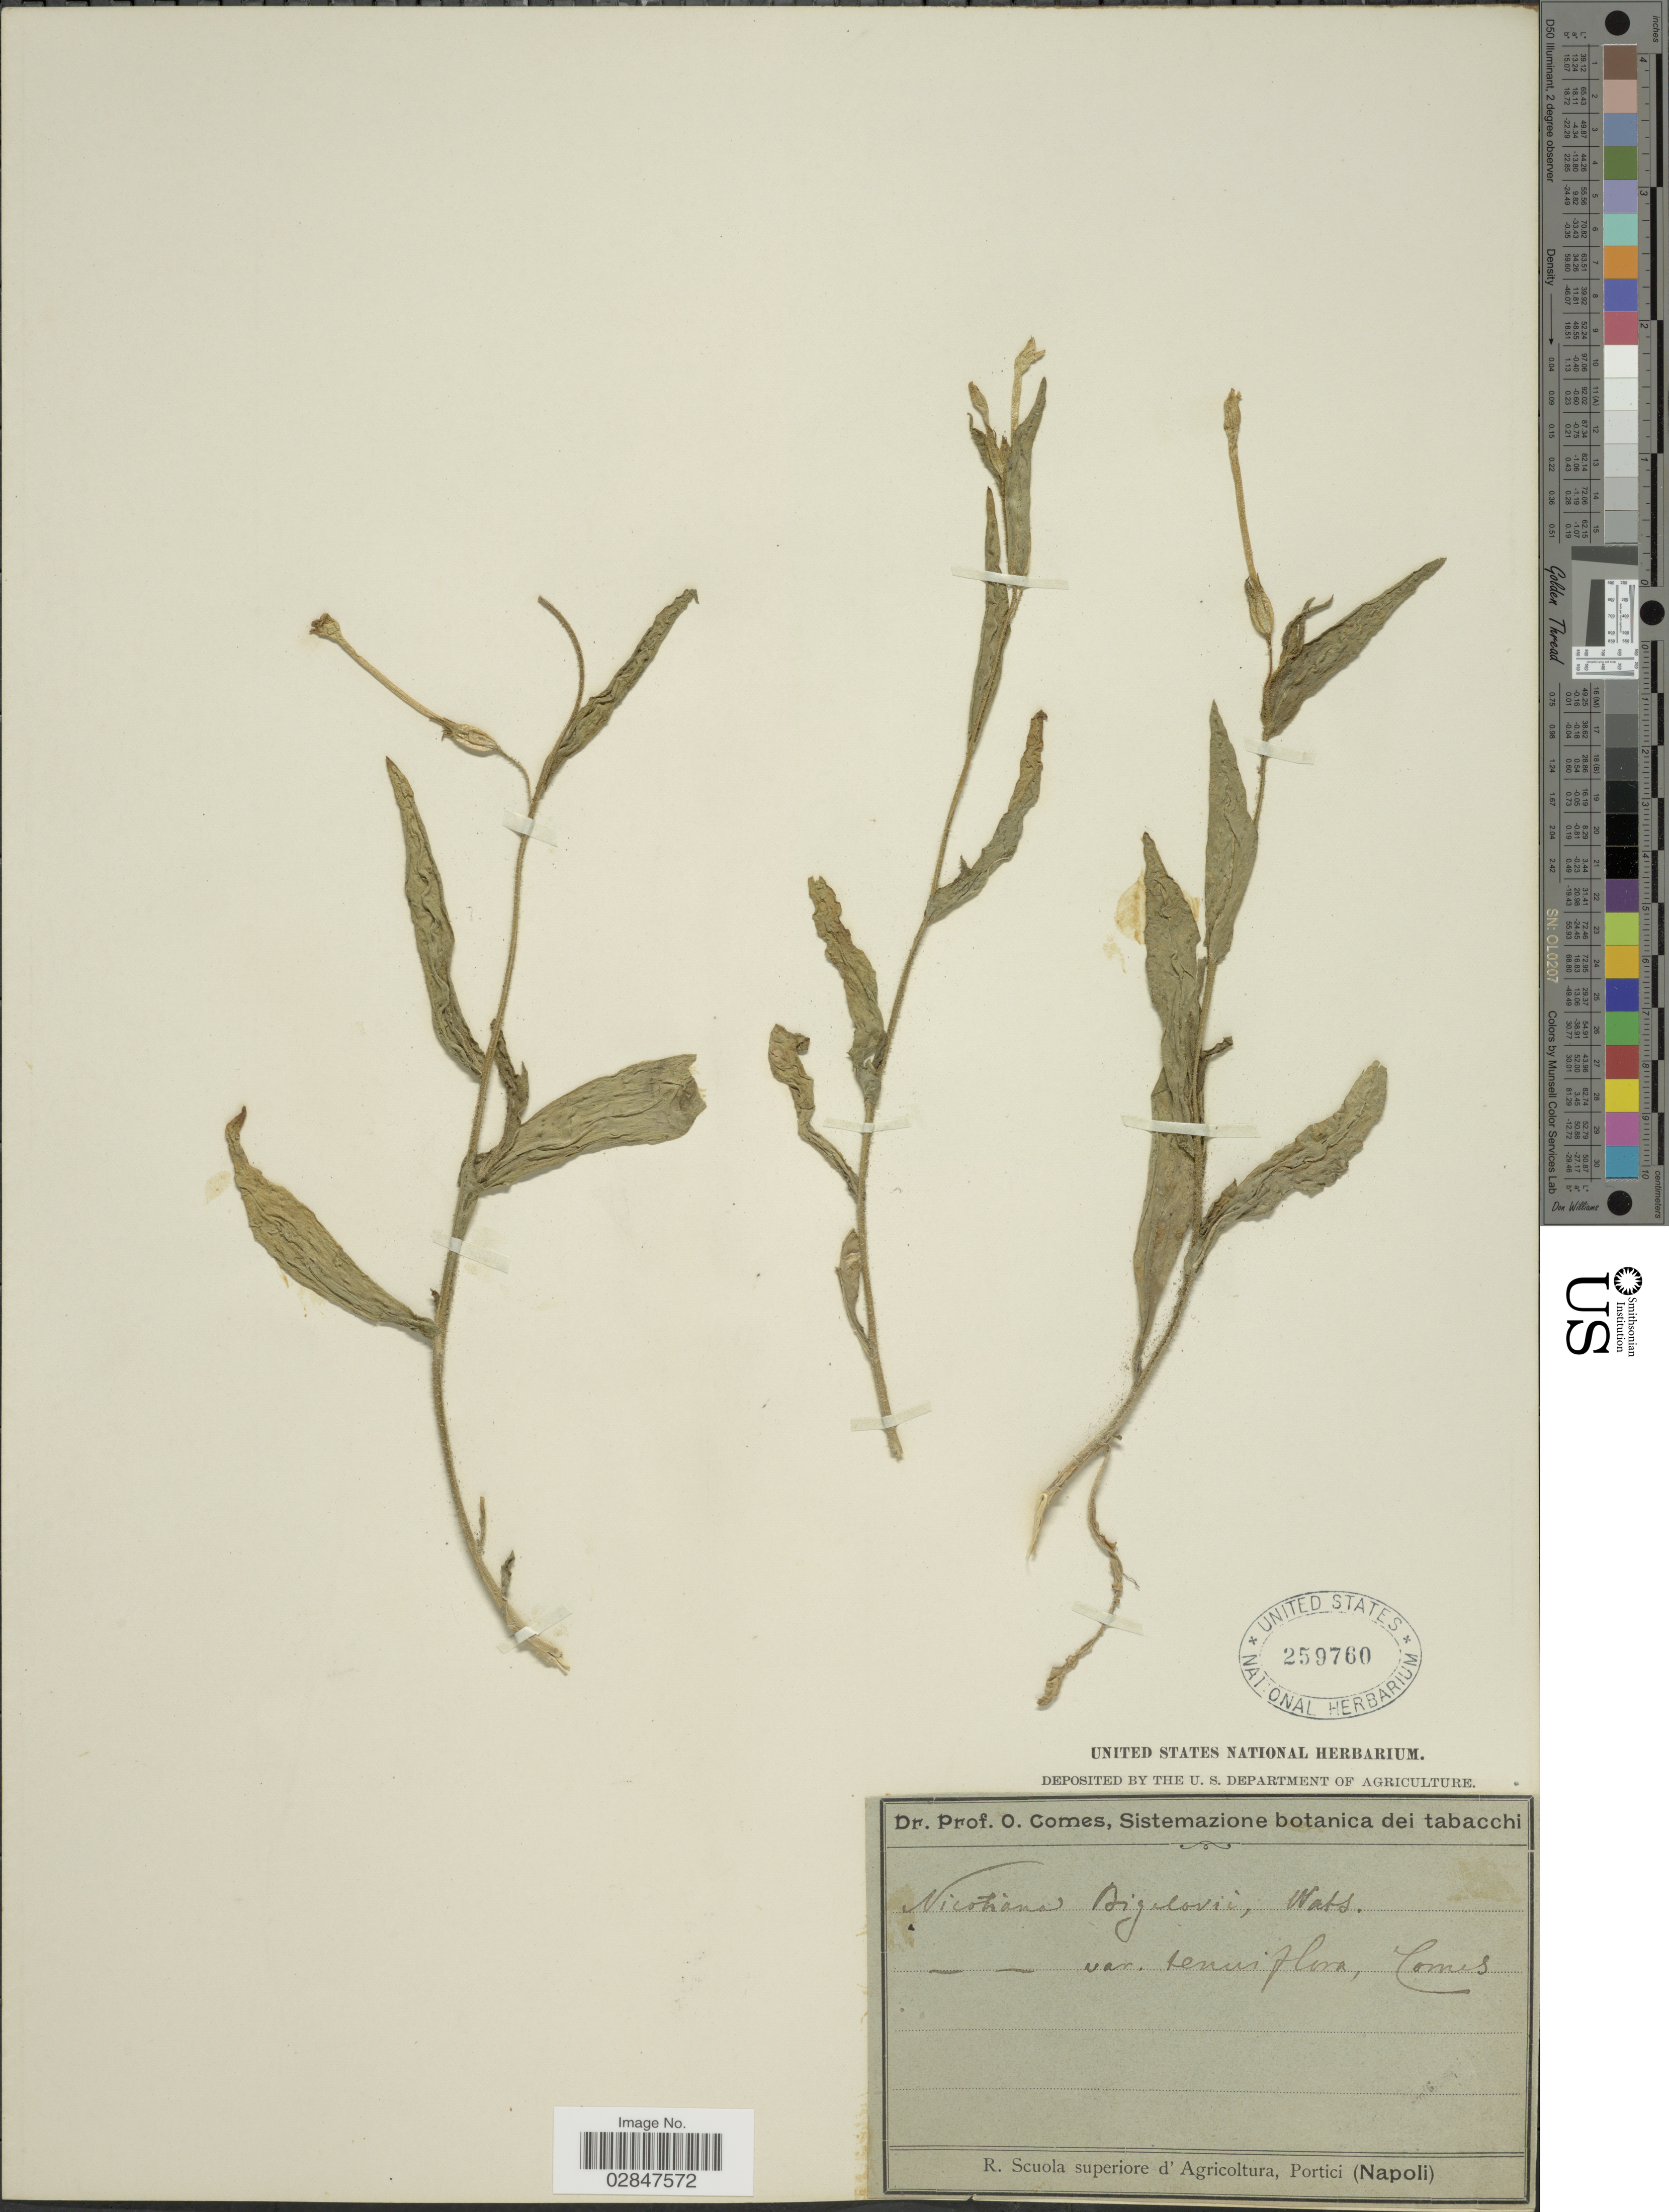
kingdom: Plantae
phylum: Tracheophyta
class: Magnoliopsida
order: Solanales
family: Solanaceae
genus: Nicotiana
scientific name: Nicotiana bigelovii var. tenuiflora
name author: Comes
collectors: O. Comes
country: Italy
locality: Portici (Napoli).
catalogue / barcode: US 259760